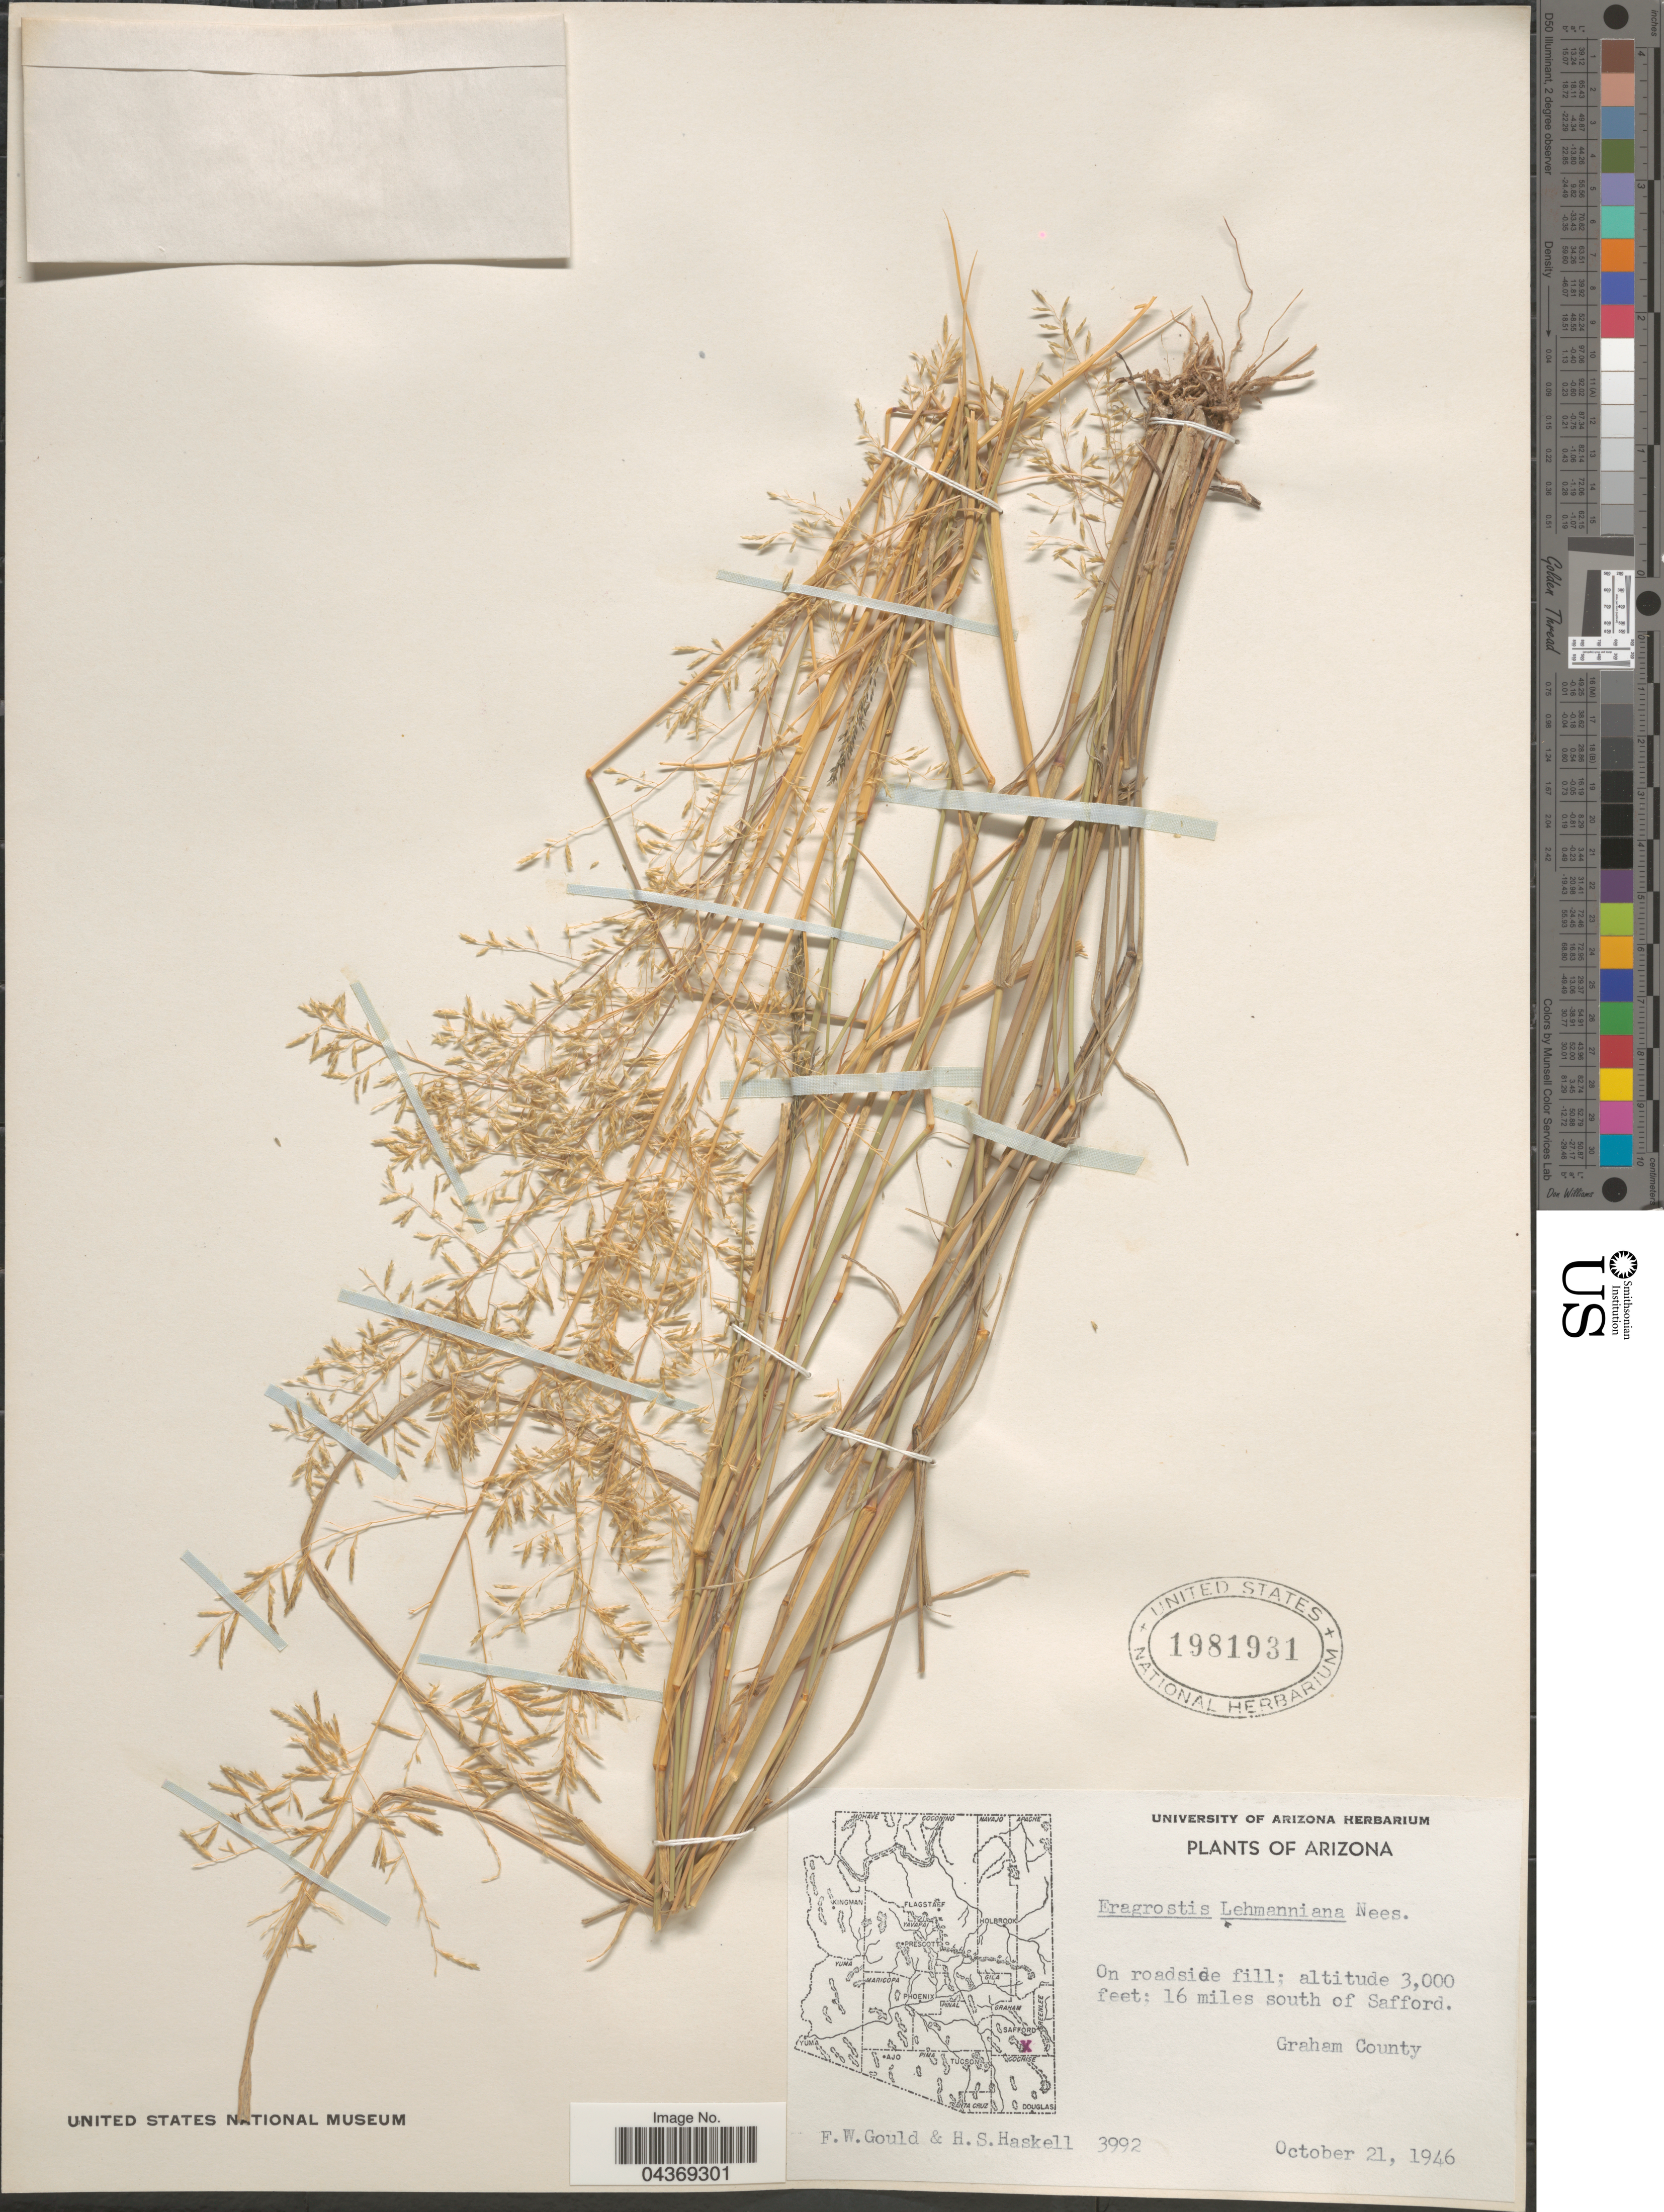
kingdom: Plantae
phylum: Tracheophyta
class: Liliopsida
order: Poales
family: Poaceae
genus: Eragrostis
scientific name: Eragrostis lehmanniana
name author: Nees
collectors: F. W. Gould & H. Haskell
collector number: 3992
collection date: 1946-10-21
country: United States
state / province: Arizona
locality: On roadside fill; 16 miles south of Safford. Graham County.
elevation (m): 914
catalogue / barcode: US 1981931